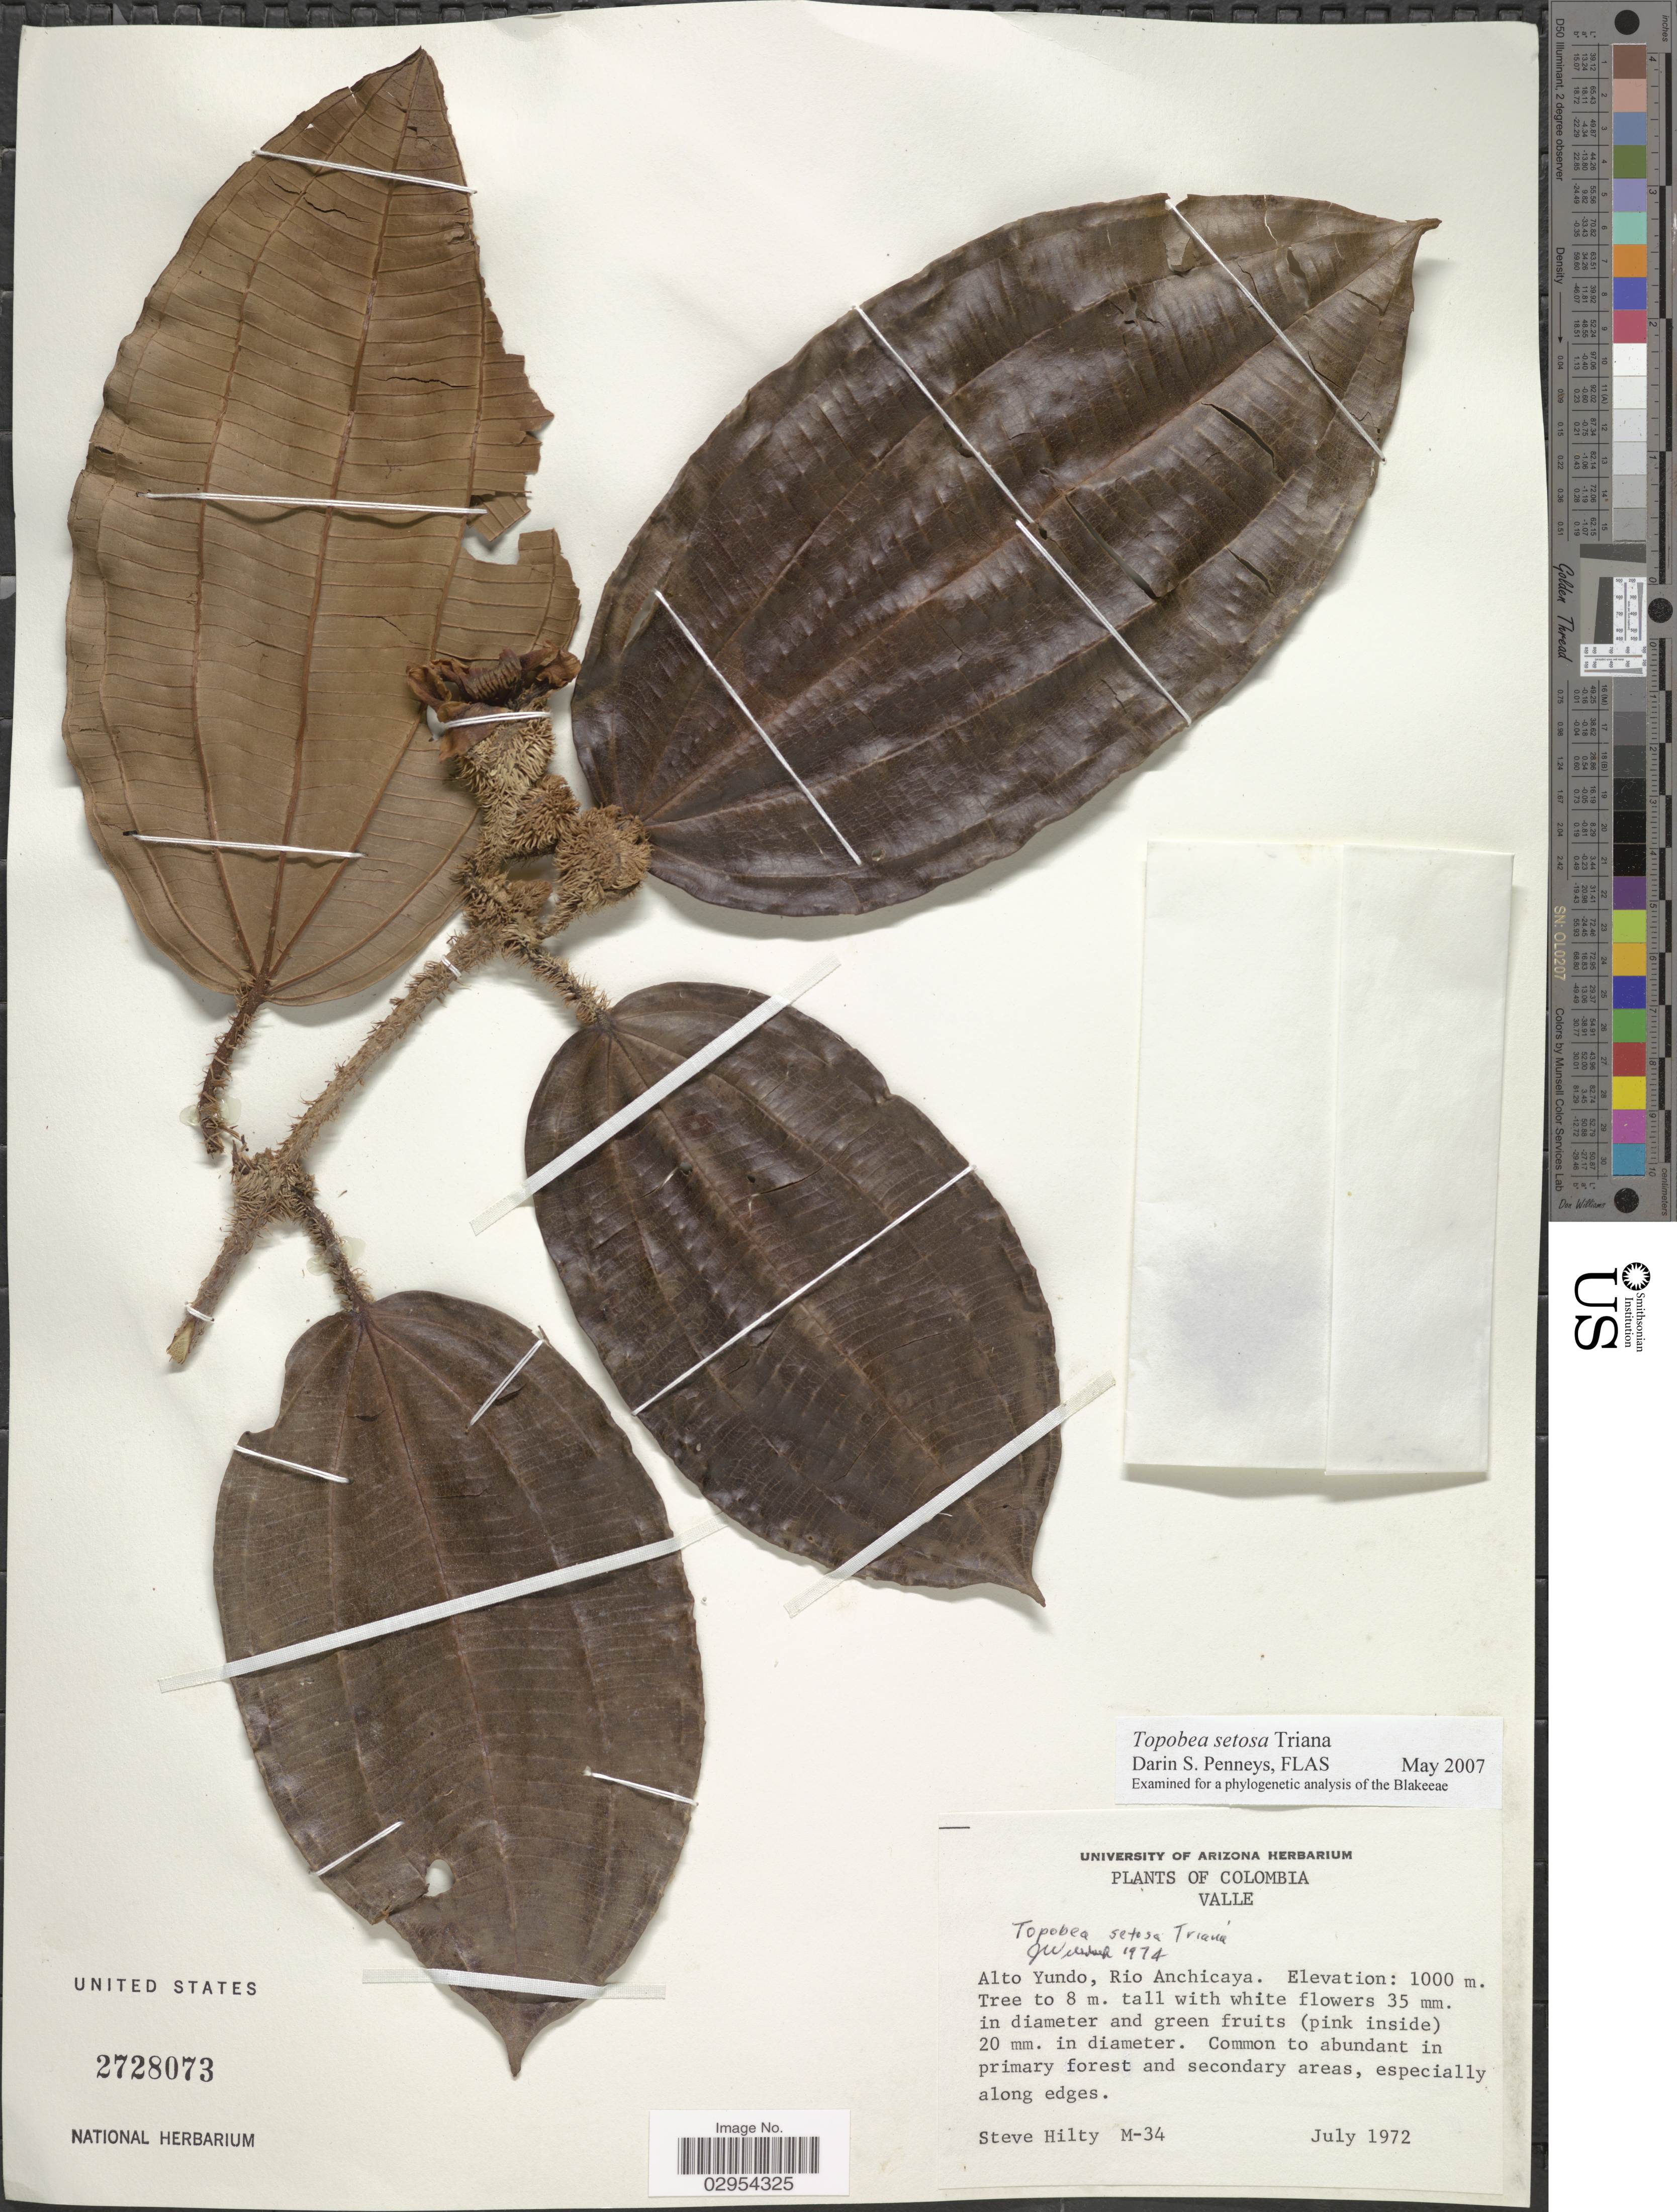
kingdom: Plantae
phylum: Tracheophyta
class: Magnoliopsida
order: Myrtales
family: Melastomataceae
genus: Topobea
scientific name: Topobea setosa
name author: Triana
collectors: S. Hilty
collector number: M-34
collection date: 1972-07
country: Colombia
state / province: Valle del Cauca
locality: Valle, Alto Yundo, Rio Anchicaya.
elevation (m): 1000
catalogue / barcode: US 2728073